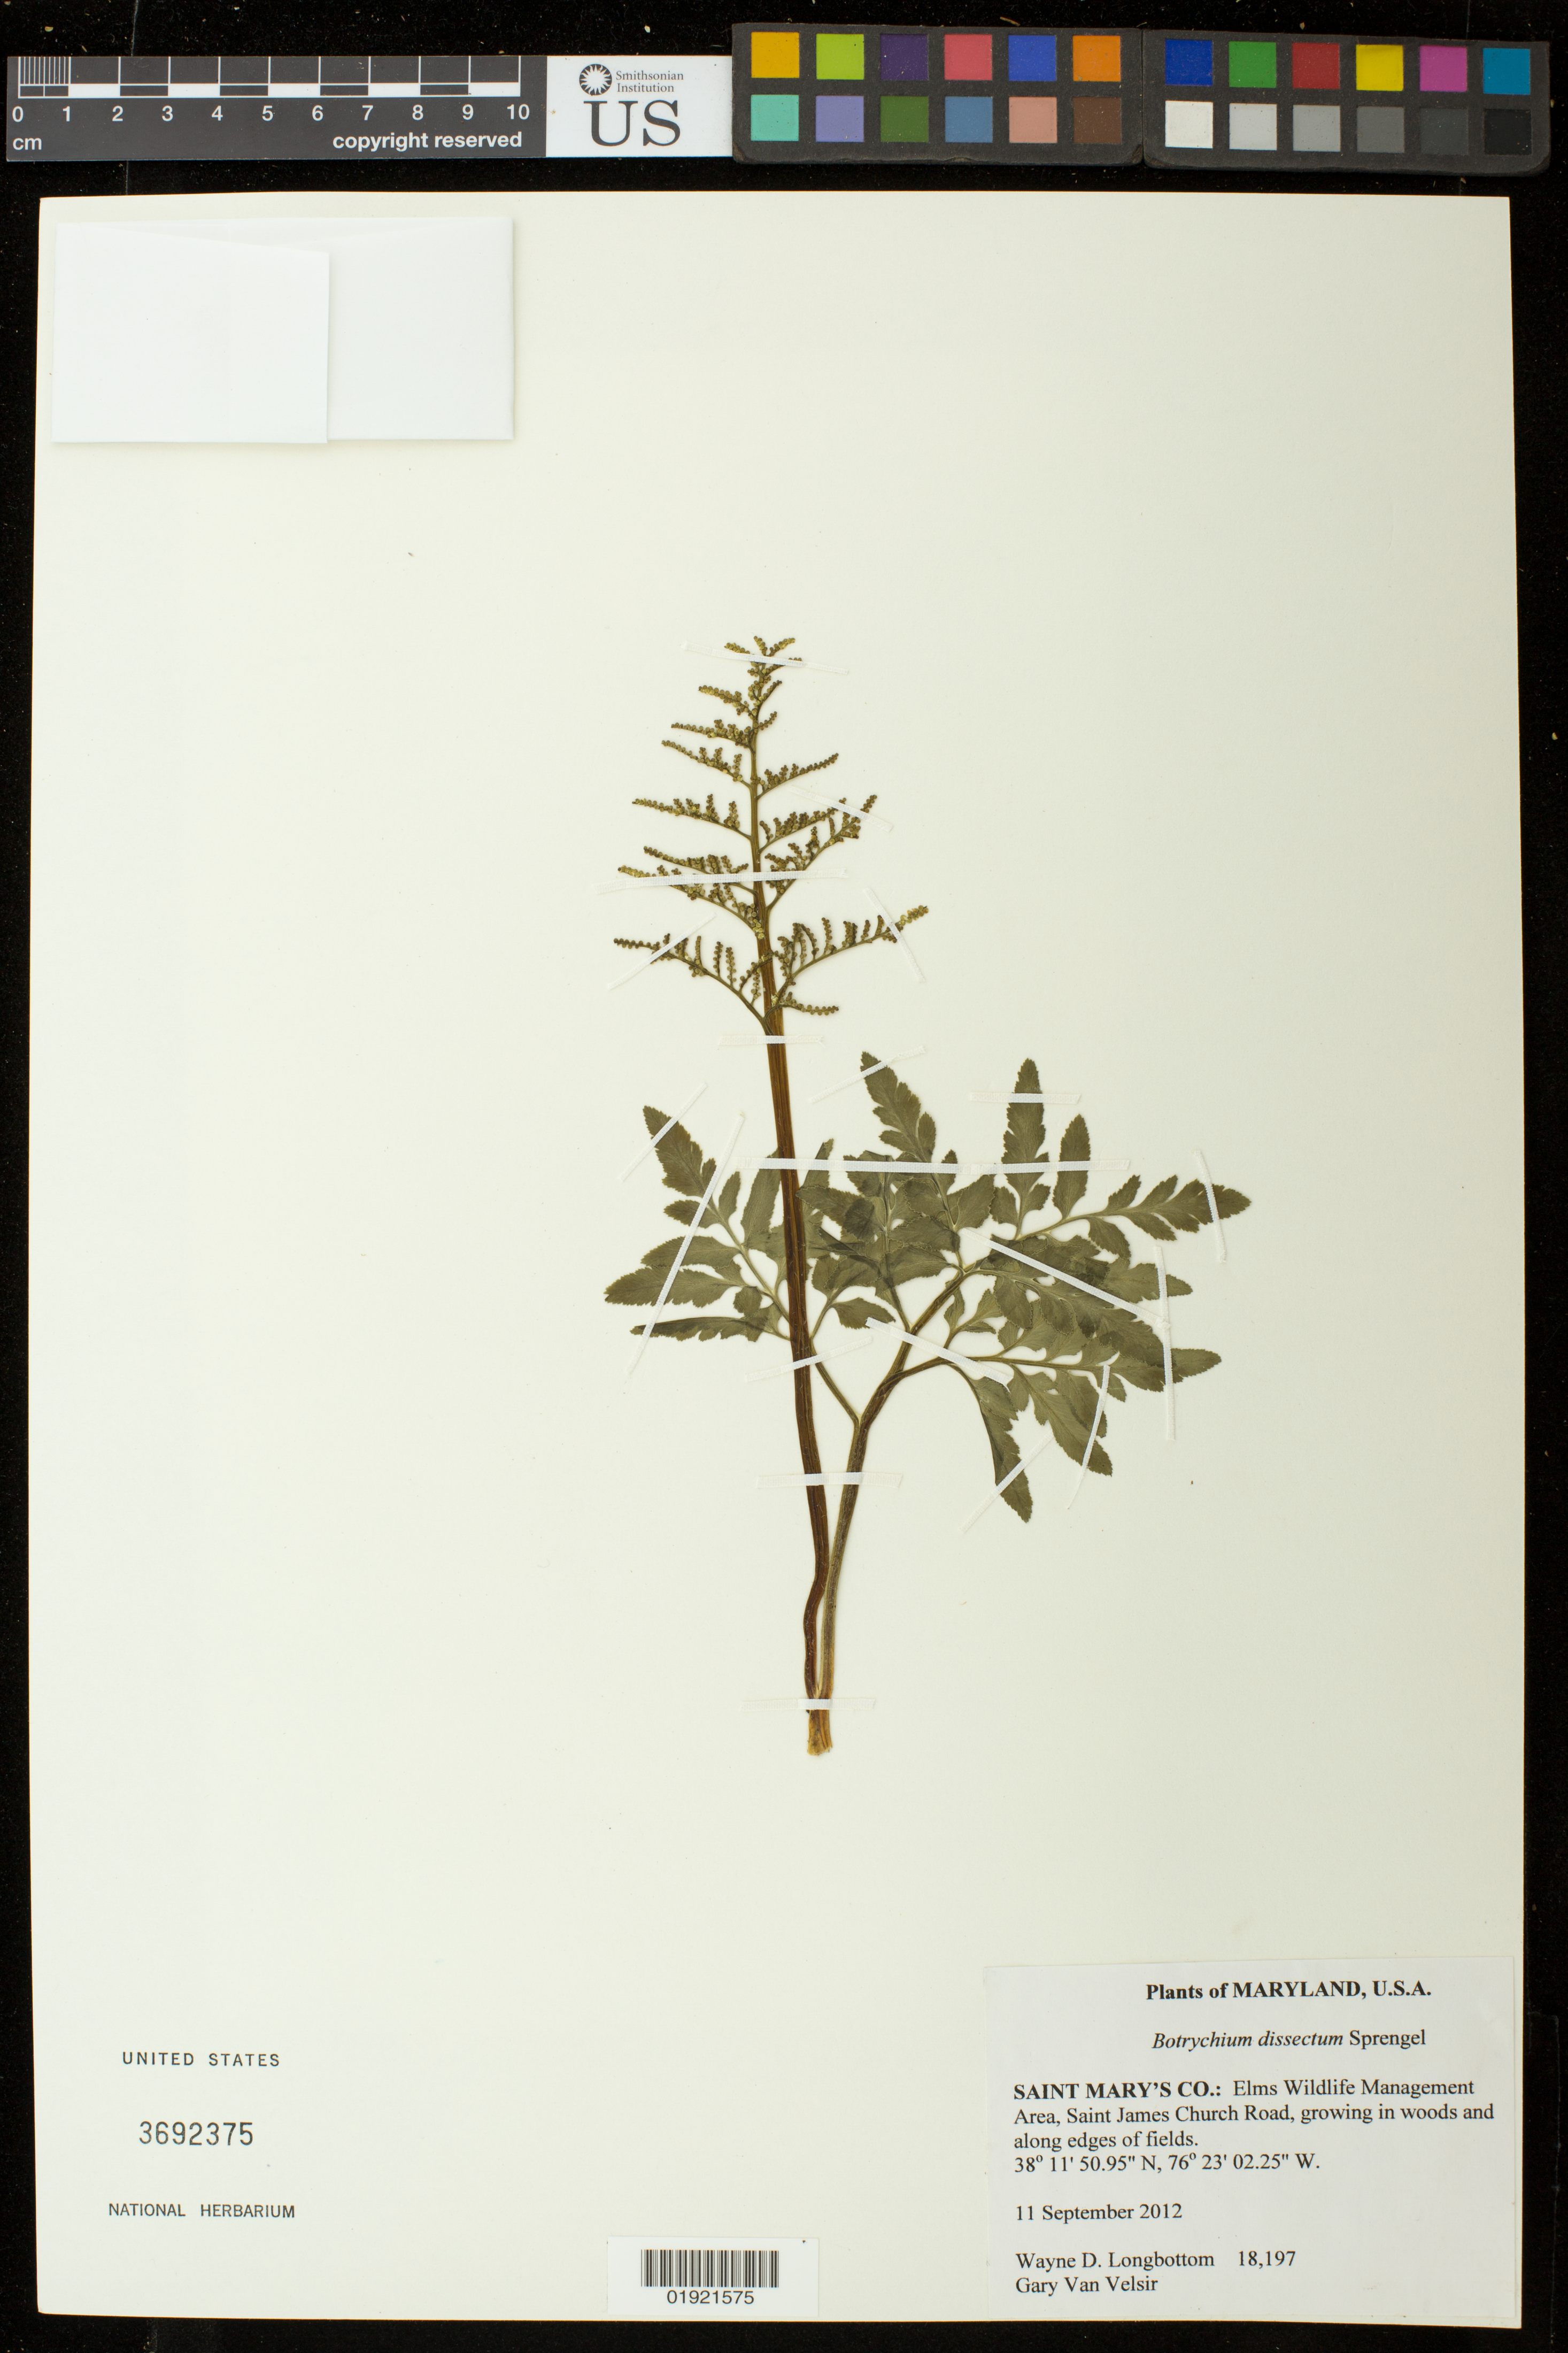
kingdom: Plantae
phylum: Tracheophyta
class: Polypodiopsida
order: Ophioglossales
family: Ophioglossaceae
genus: Botrychium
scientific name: Botrychium dissectum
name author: Spreng.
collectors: W. D. Longbottom & G. Van Velsir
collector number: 18197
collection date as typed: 11 September 2012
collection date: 2012-09-11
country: United States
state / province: Maryland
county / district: St. Mary's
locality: Elms Wildlife Management Area, Saitn James Church Road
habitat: growing in woods and along edges of fields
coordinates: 38 11 50.95 N, 76 23 2.25 W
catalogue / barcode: US 3692375